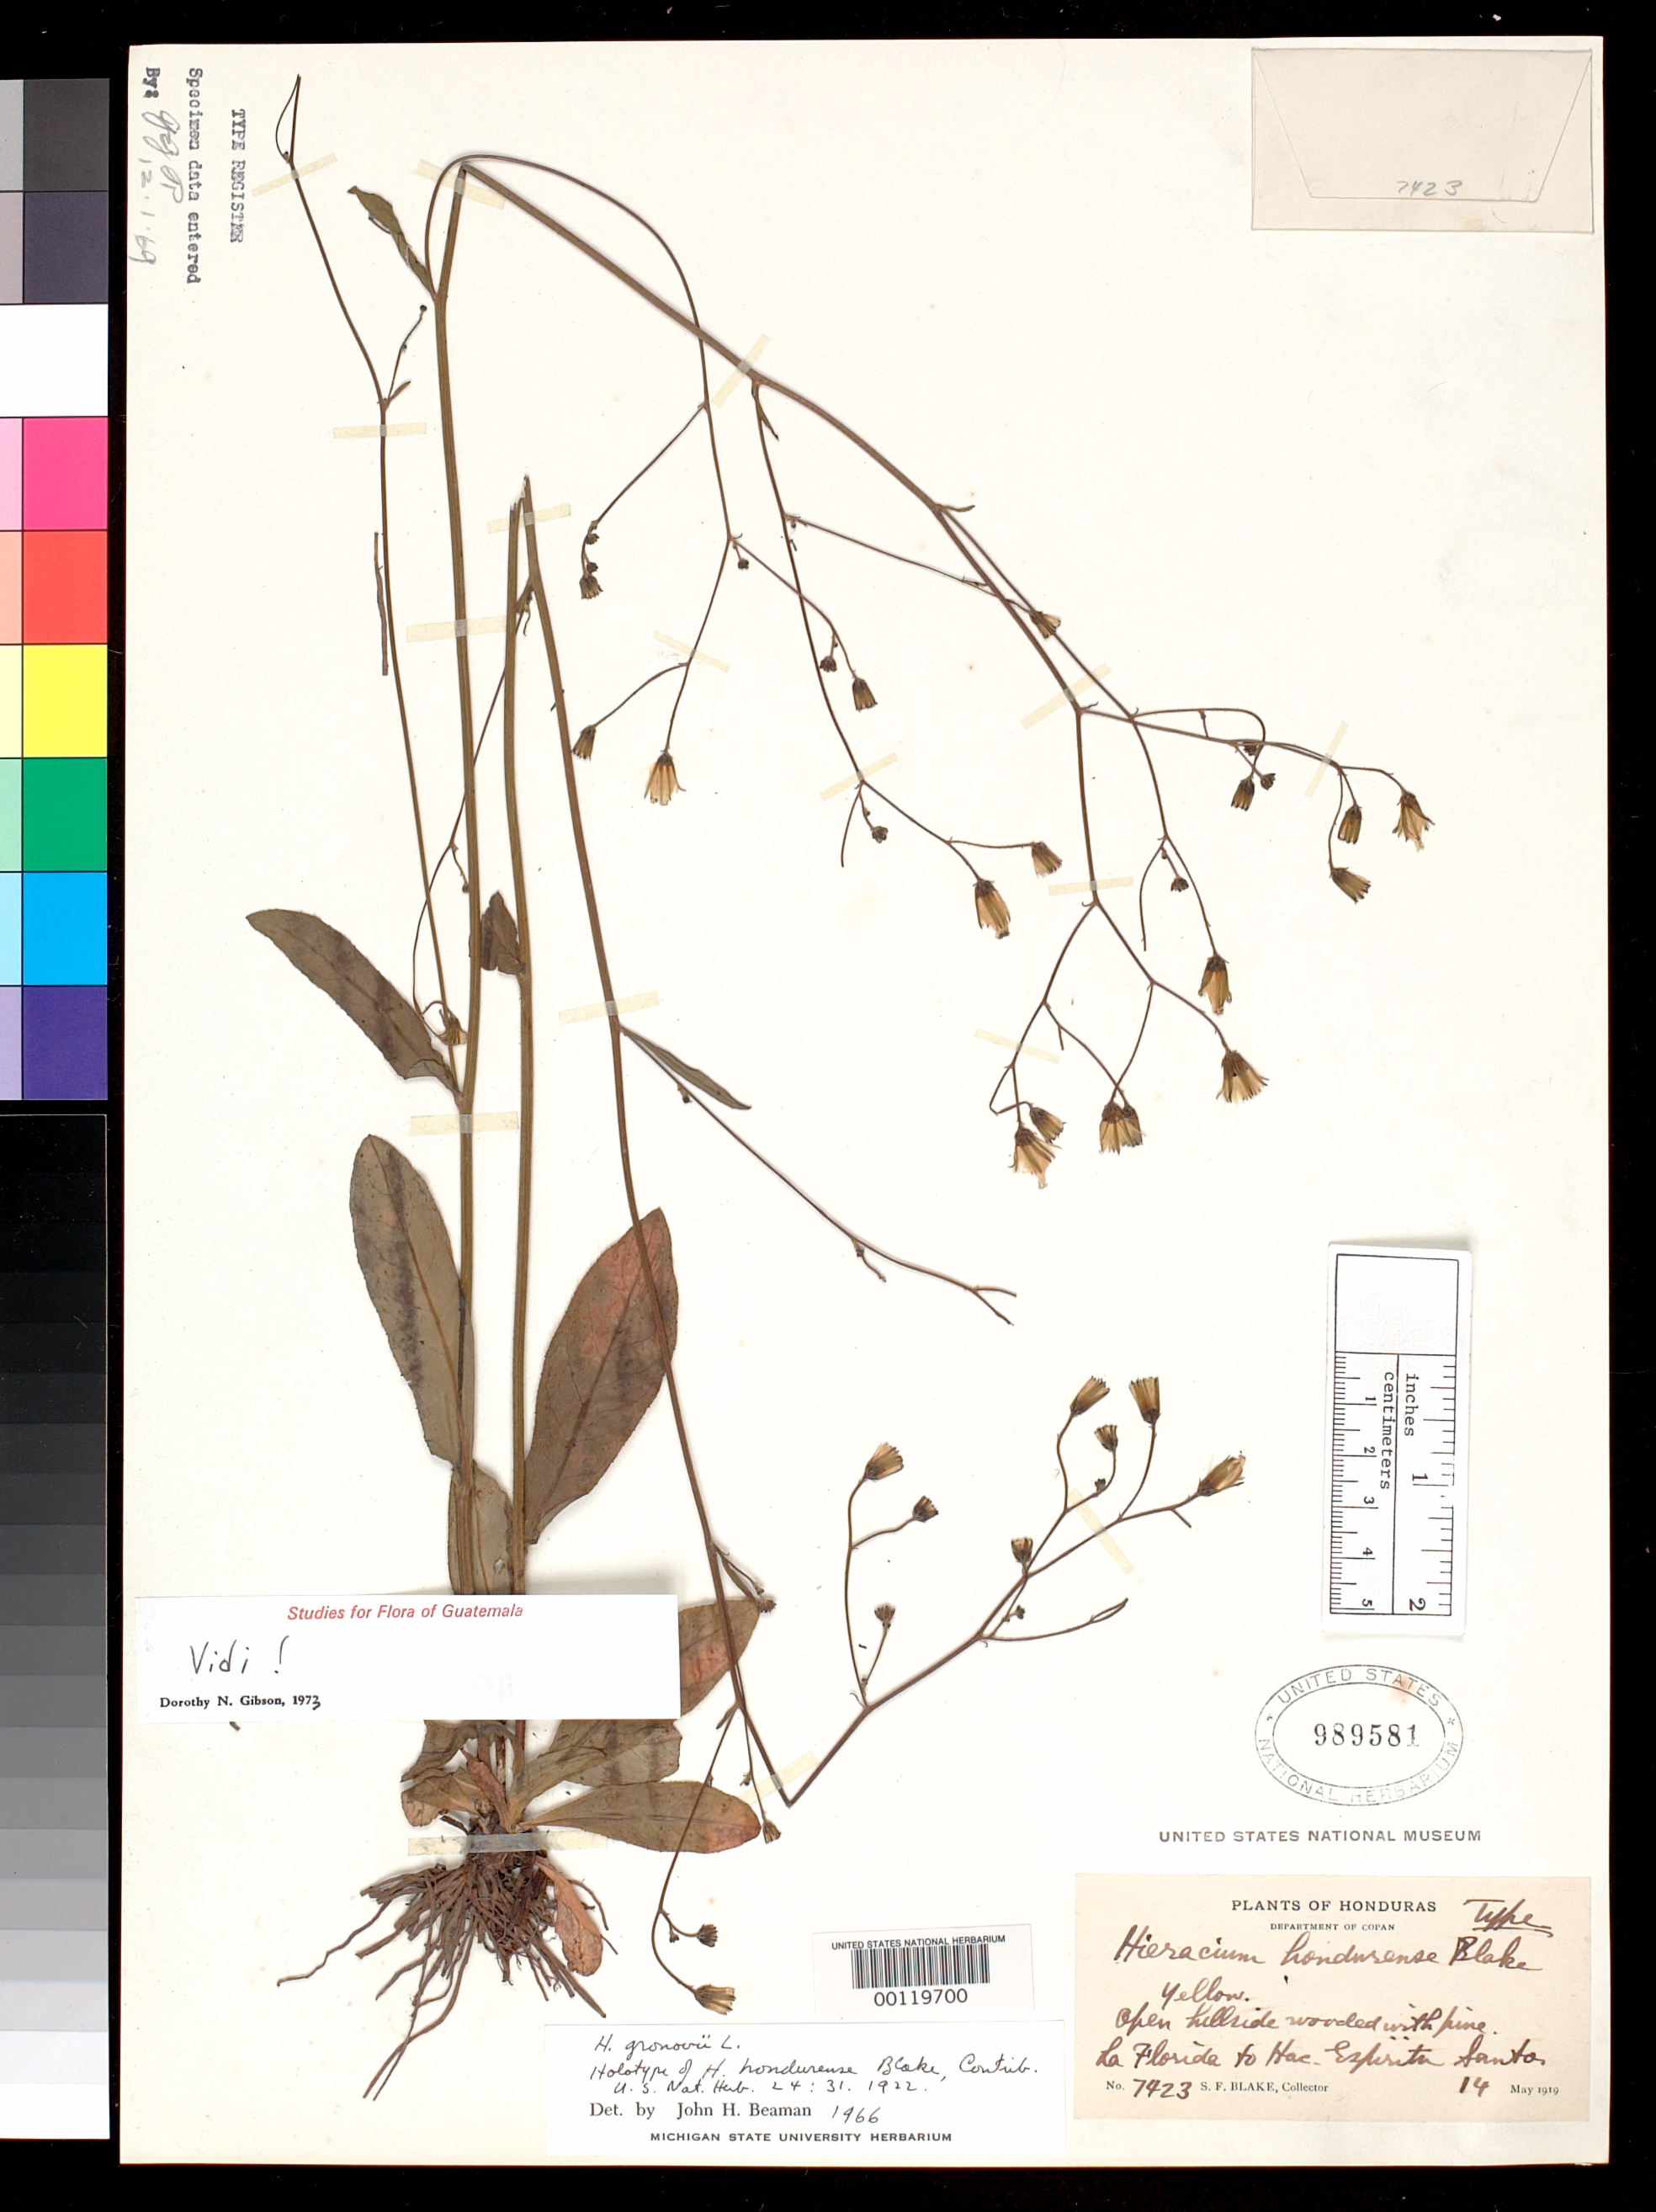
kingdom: Plantae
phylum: Tracheophyta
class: Magnoliopsida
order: Asterales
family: Asteraceae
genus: Hieracium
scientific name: Hieracium hondurense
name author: S.F. Blake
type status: Holotype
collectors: S. Blake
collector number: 7423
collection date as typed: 14 May 1919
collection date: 1919-05-14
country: Honduras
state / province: Copán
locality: Between La Florida and Hacienda Espiritu Santo.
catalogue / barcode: US 989581